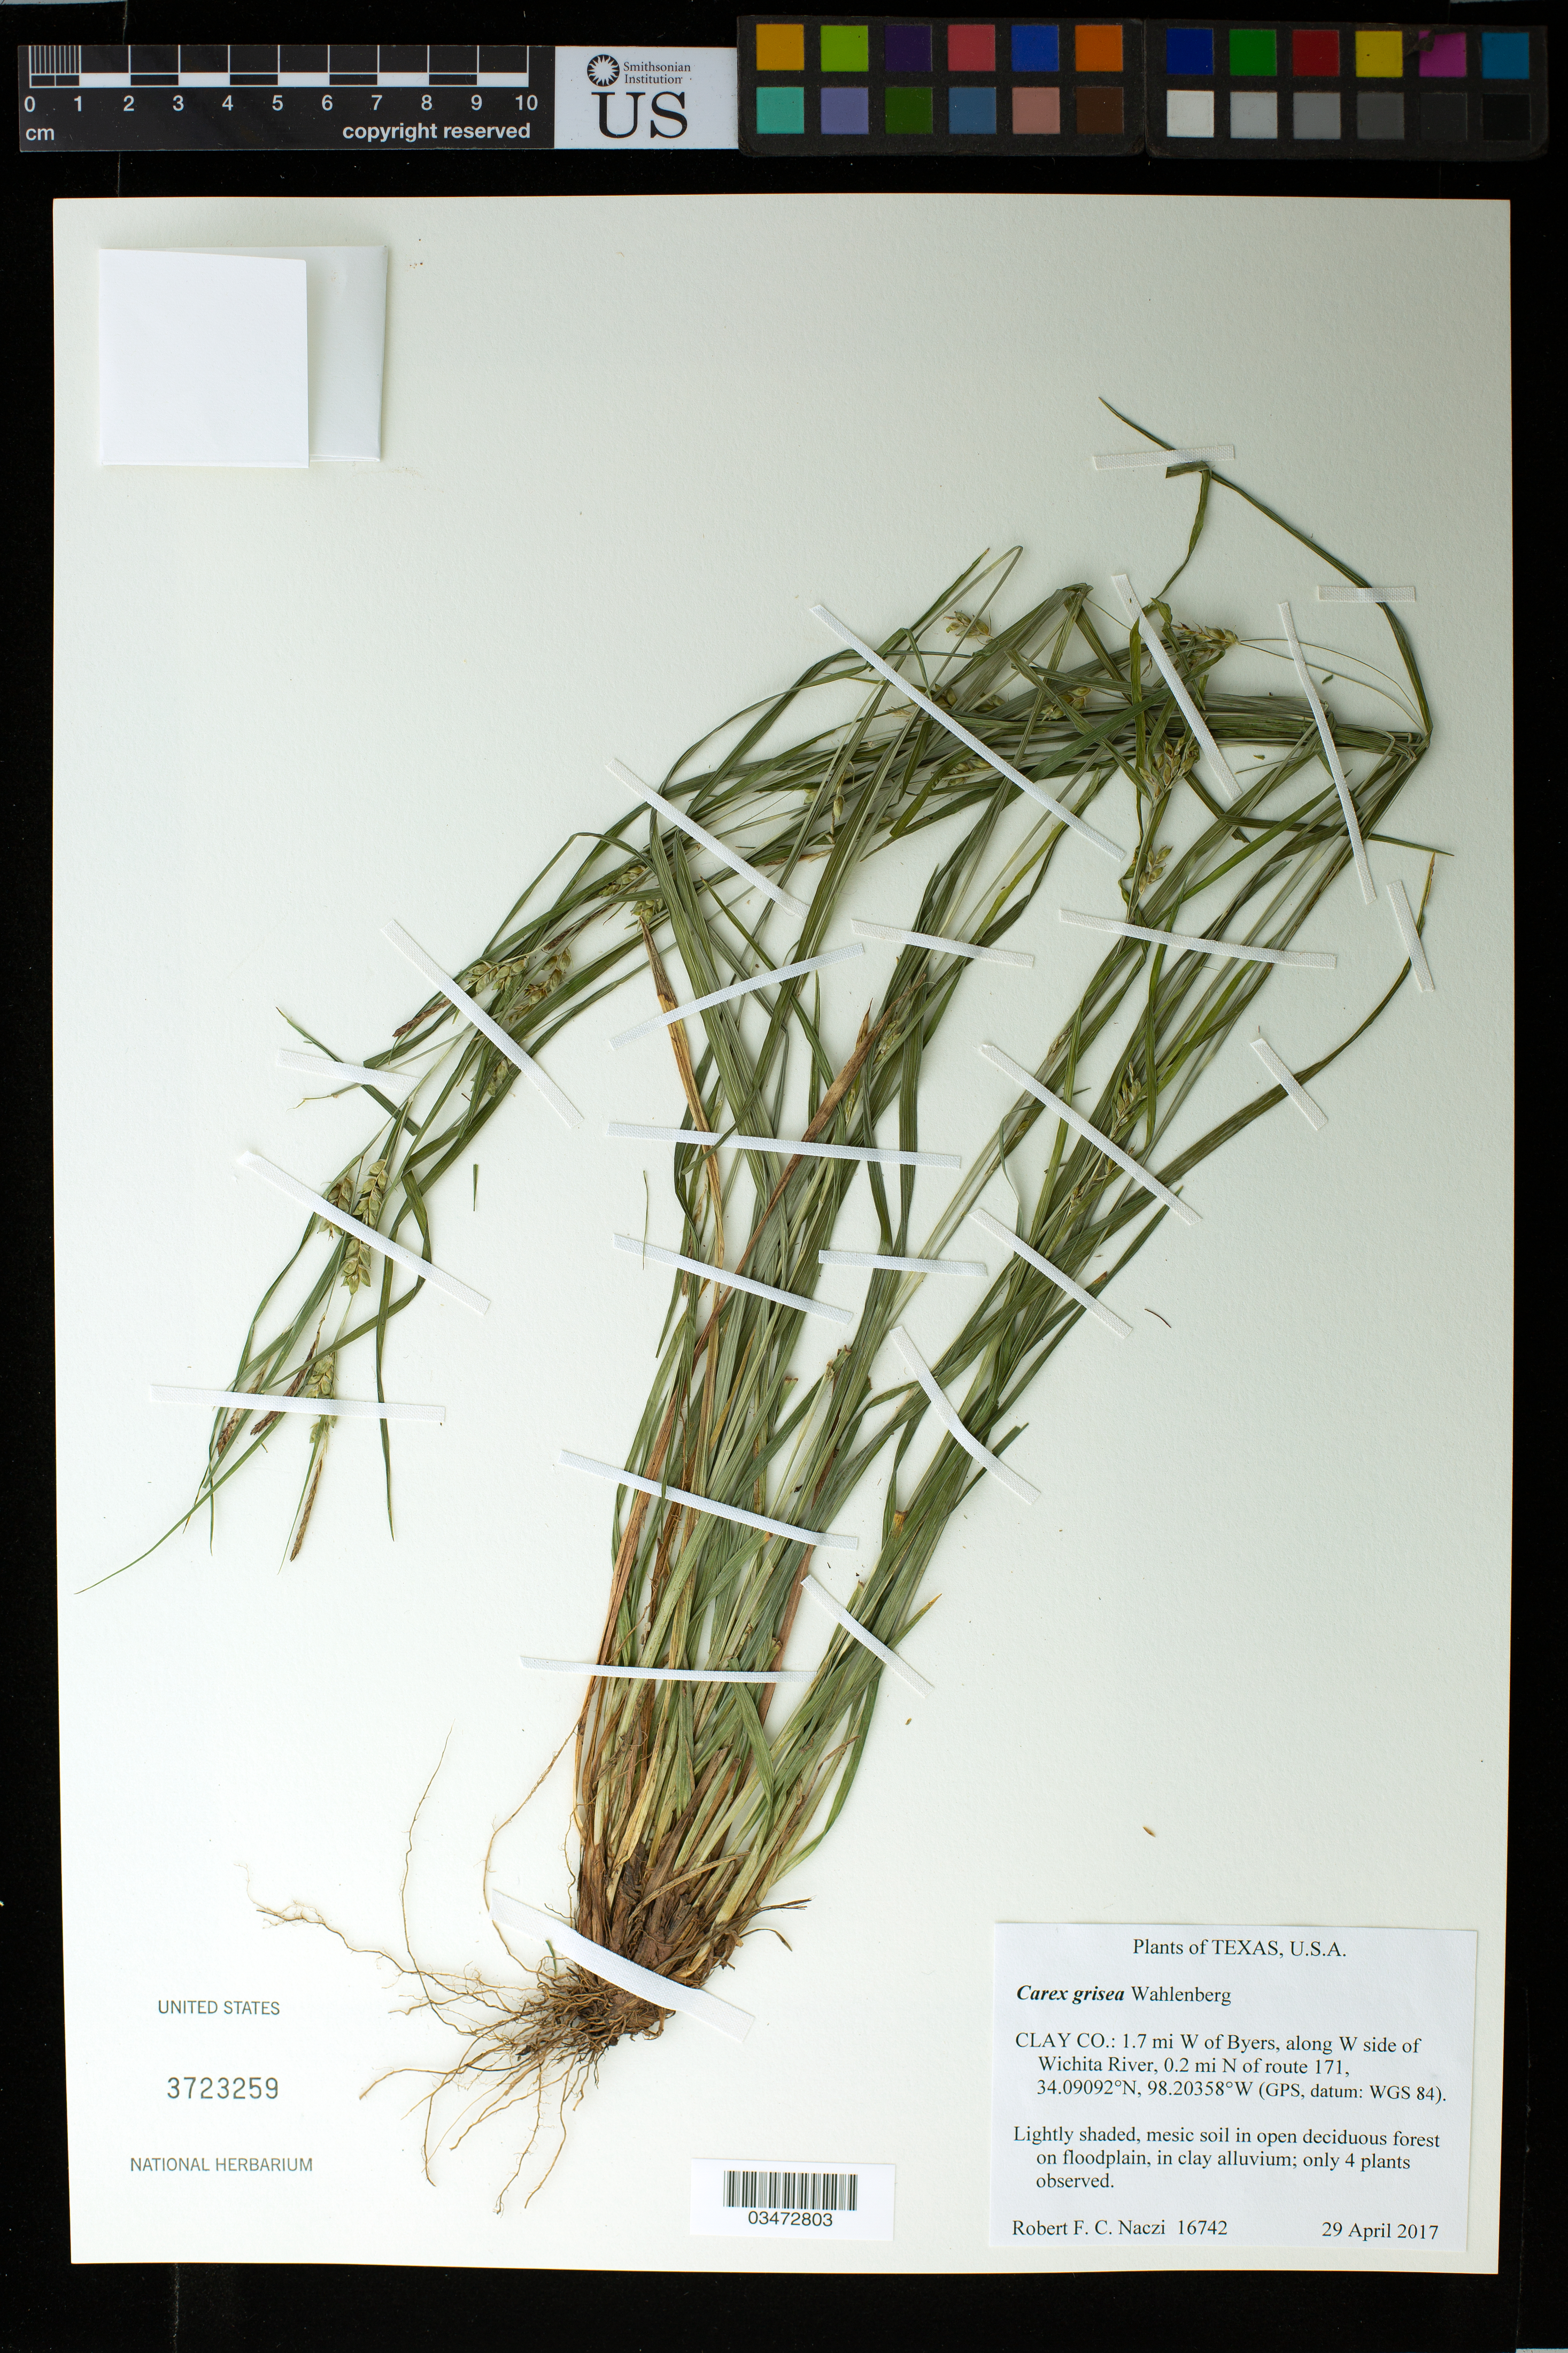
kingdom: Plantae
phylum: Tracheophyta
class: Liliopsida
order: Poales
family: Cyperaceae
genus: Carex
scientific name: Carex grisea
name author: Wahlenb.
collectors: R. F. C. Naczi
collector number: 16742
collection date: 2017-04-29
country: United States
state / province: Texas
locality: Clay CO.: 1.7 mi W of Byers, along W side of Wichita River, 0.2 mi N of route 171 (GPS datum: WGS 84).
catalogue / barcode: US 3723259